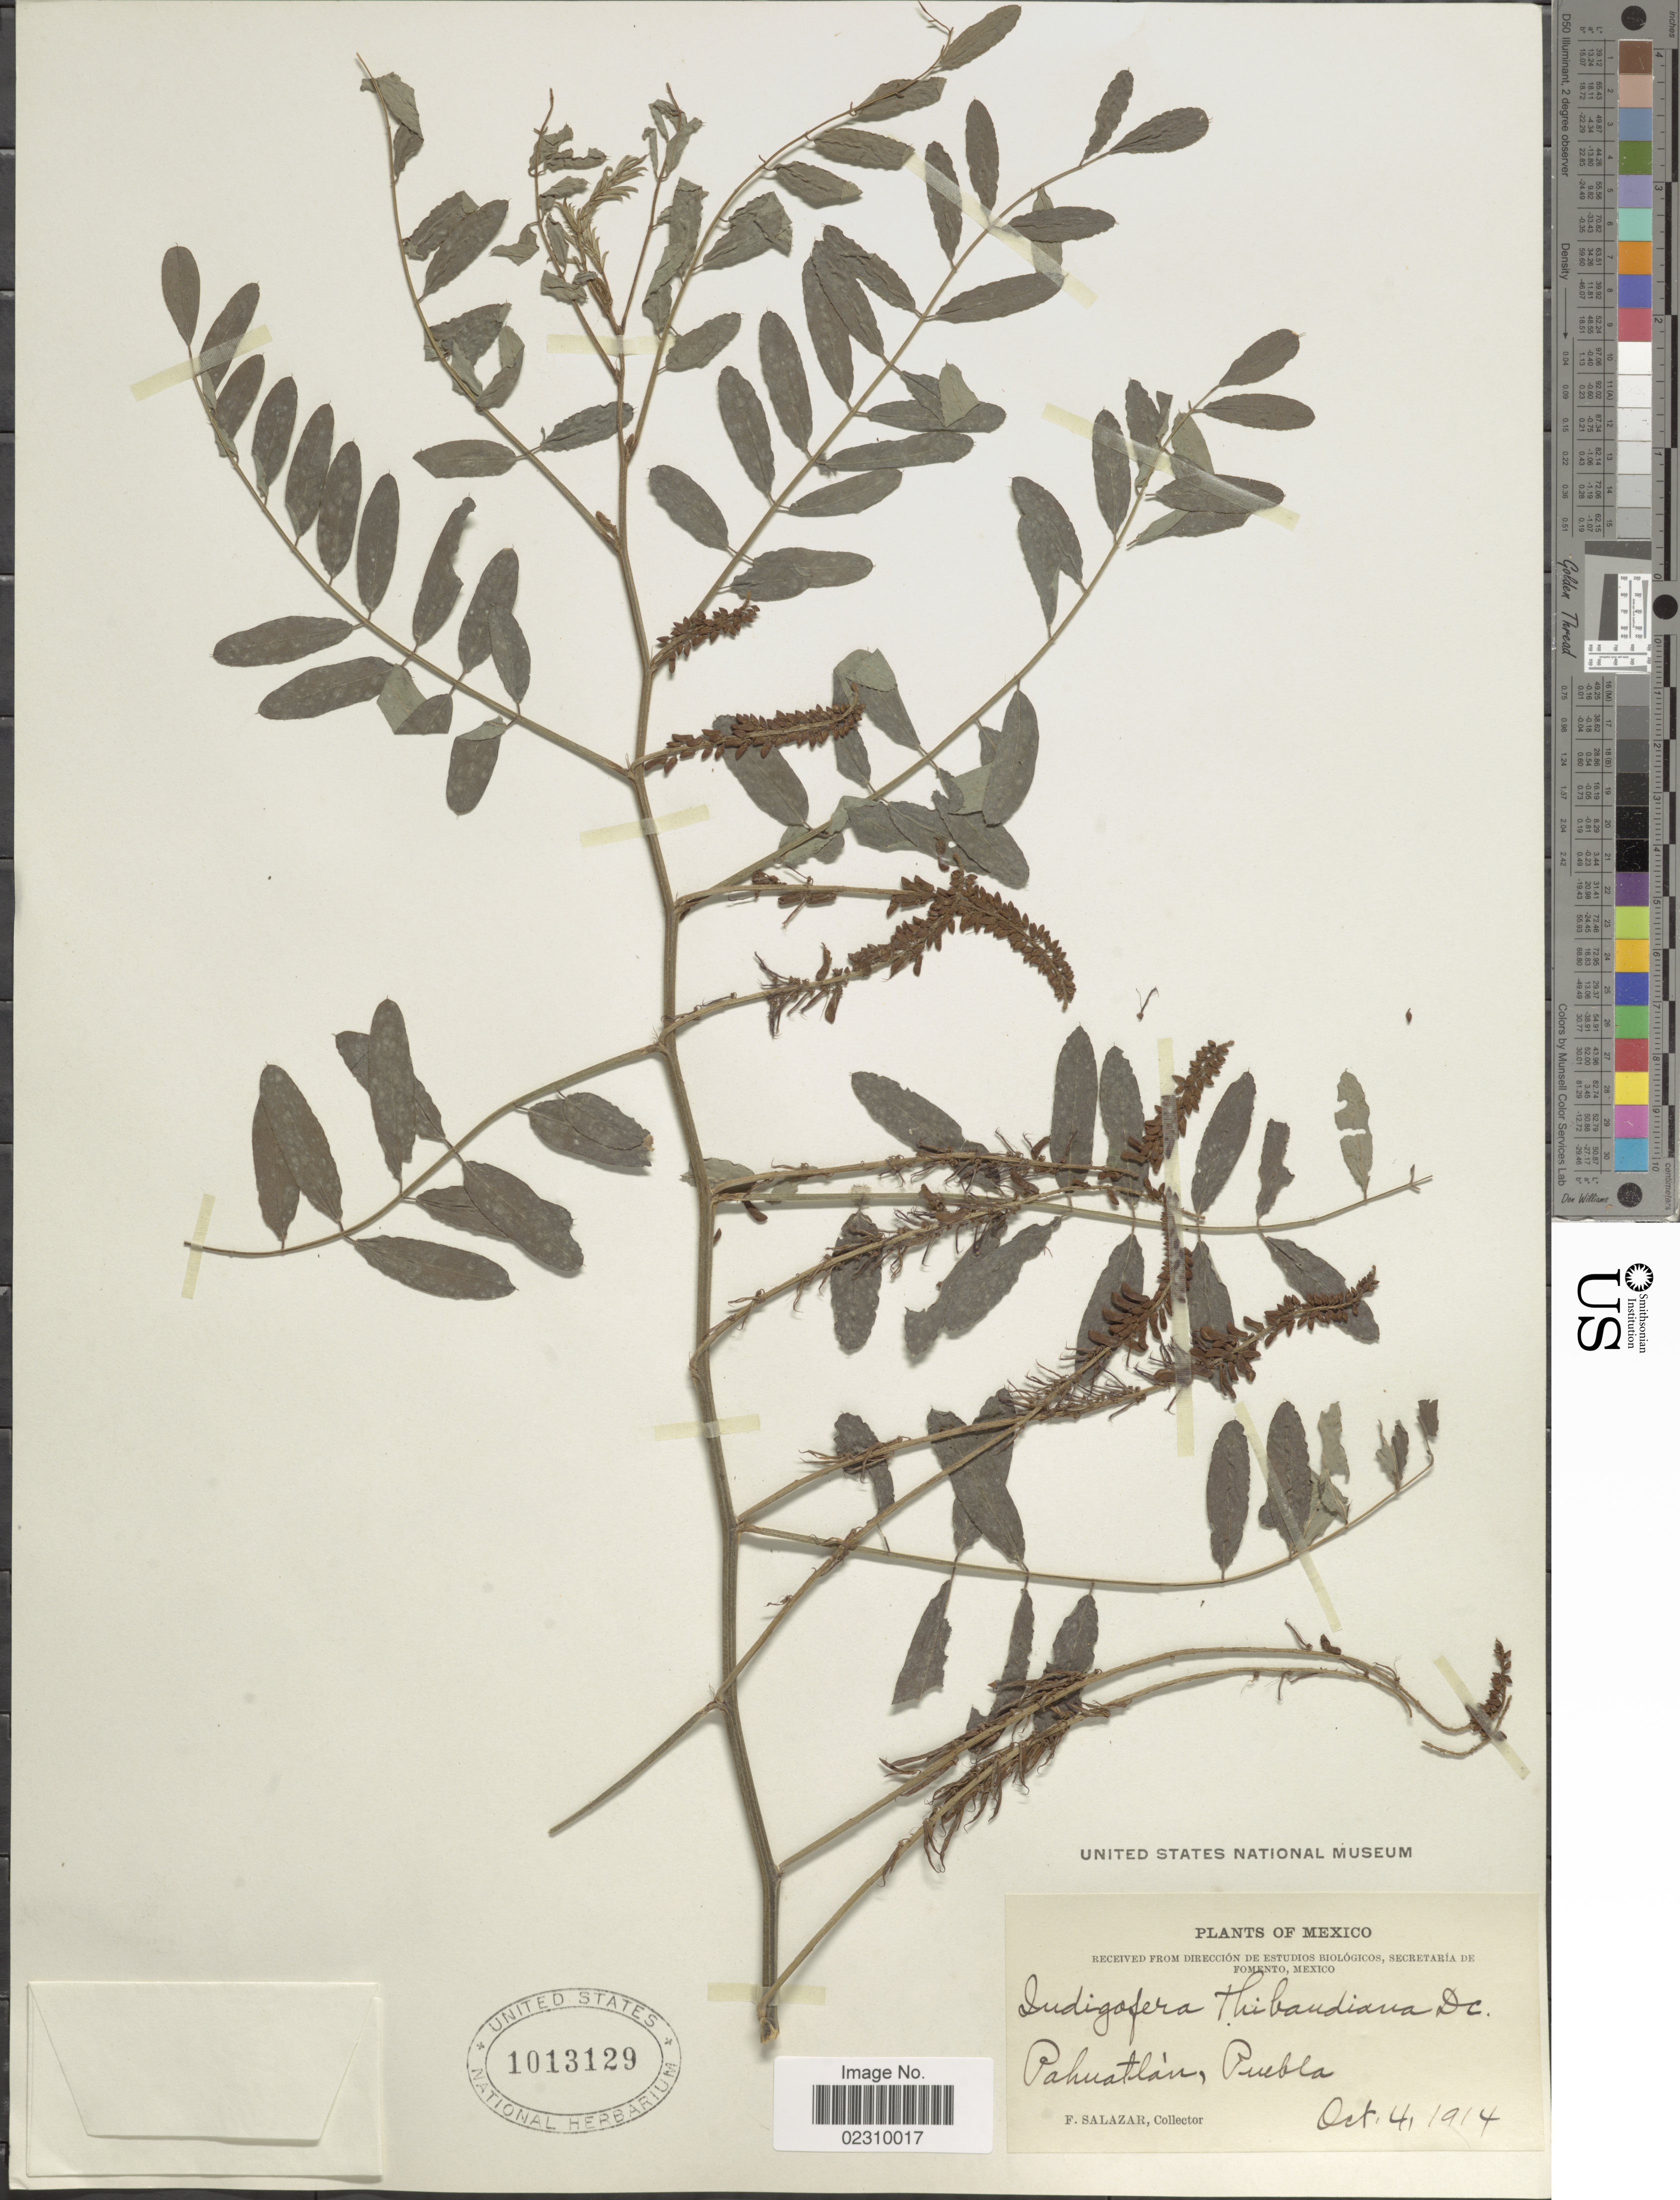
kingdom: Plantae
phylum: Tracheophyta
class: Magnoliopsida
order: Fabales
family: Fabaceae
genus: Indigofera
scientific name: Indigofera thibaudiana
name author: DC.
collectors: F. Salazar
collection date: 1914-10-04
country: Mexico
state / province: Puebla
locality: Pahuatlan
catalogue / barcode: US 1013129